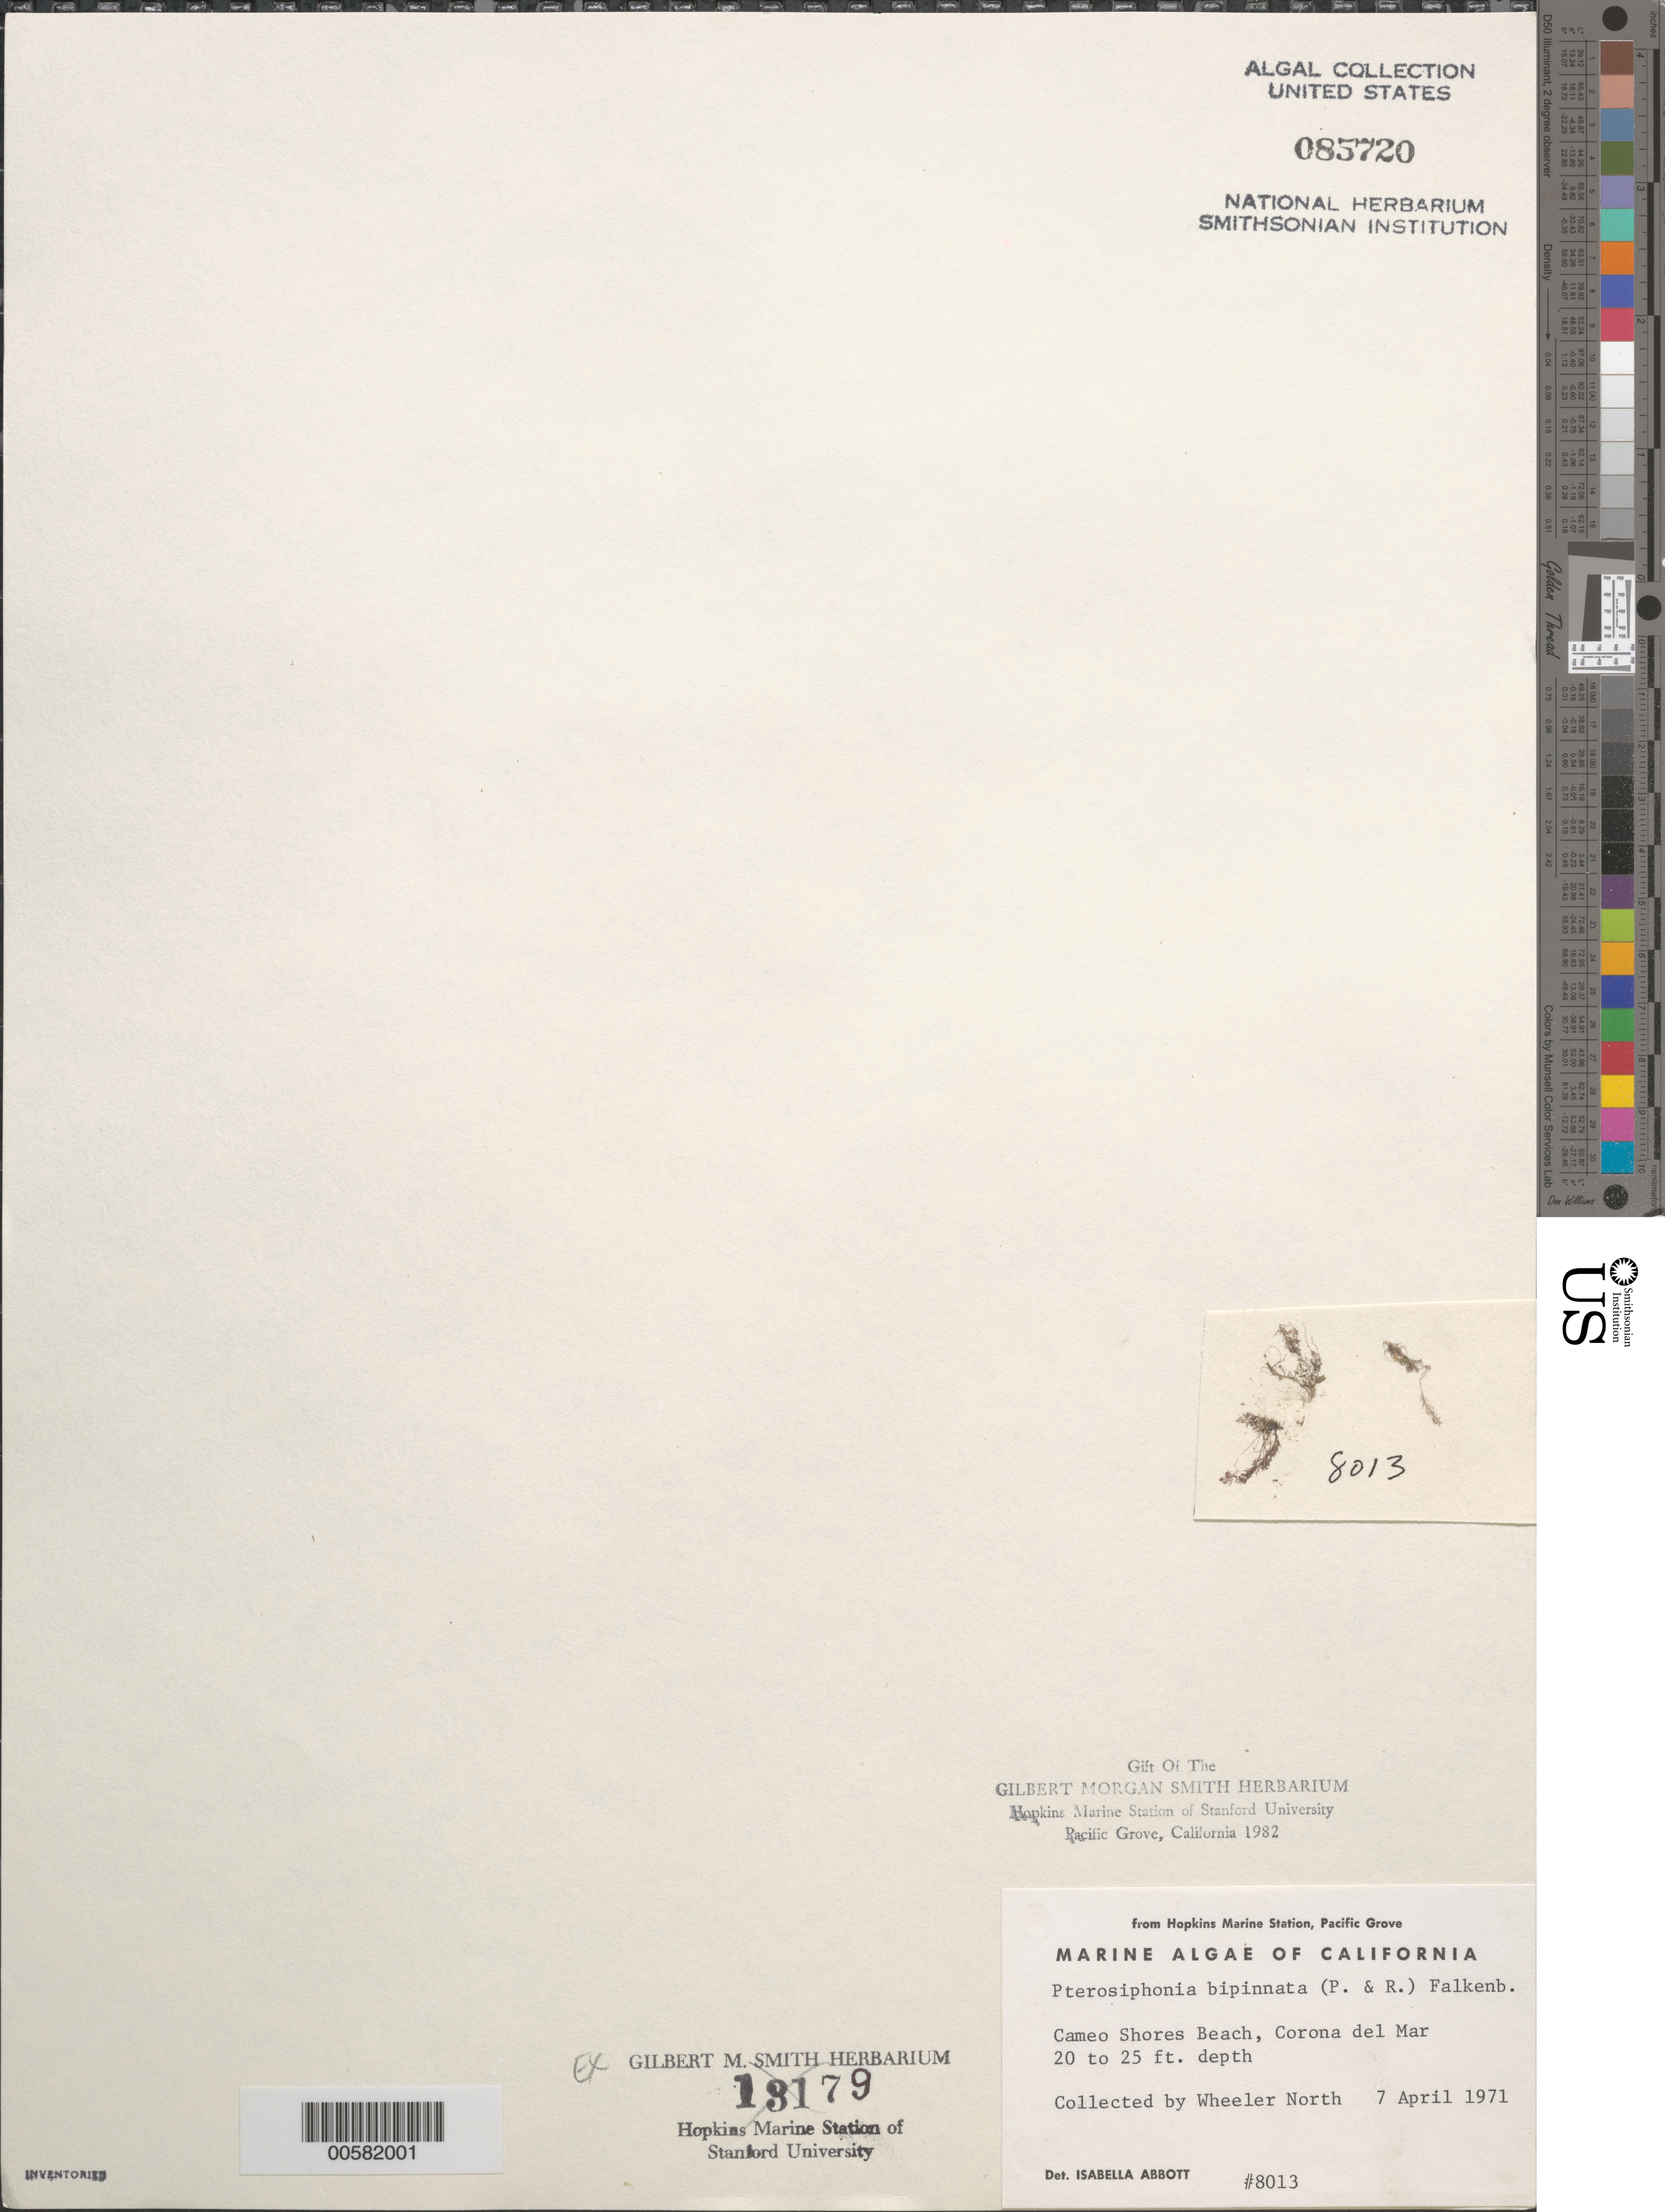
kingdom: Plantae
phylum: Rhodophyta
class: Florideophyceae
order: Ceramiales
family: Rhodomelaceae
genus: Savoiea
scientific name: Savoiea bipinnata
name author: (Postels & Rupr.) M.J. Wynne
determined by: Algae name updating Project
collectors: W. North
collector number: IAA 8013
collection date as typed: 07 Apr 1971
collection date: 1971-04-07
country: United States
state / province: California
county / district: Orange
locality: Cameo Shores Beach, Corona del Mar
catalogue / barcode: US 85720